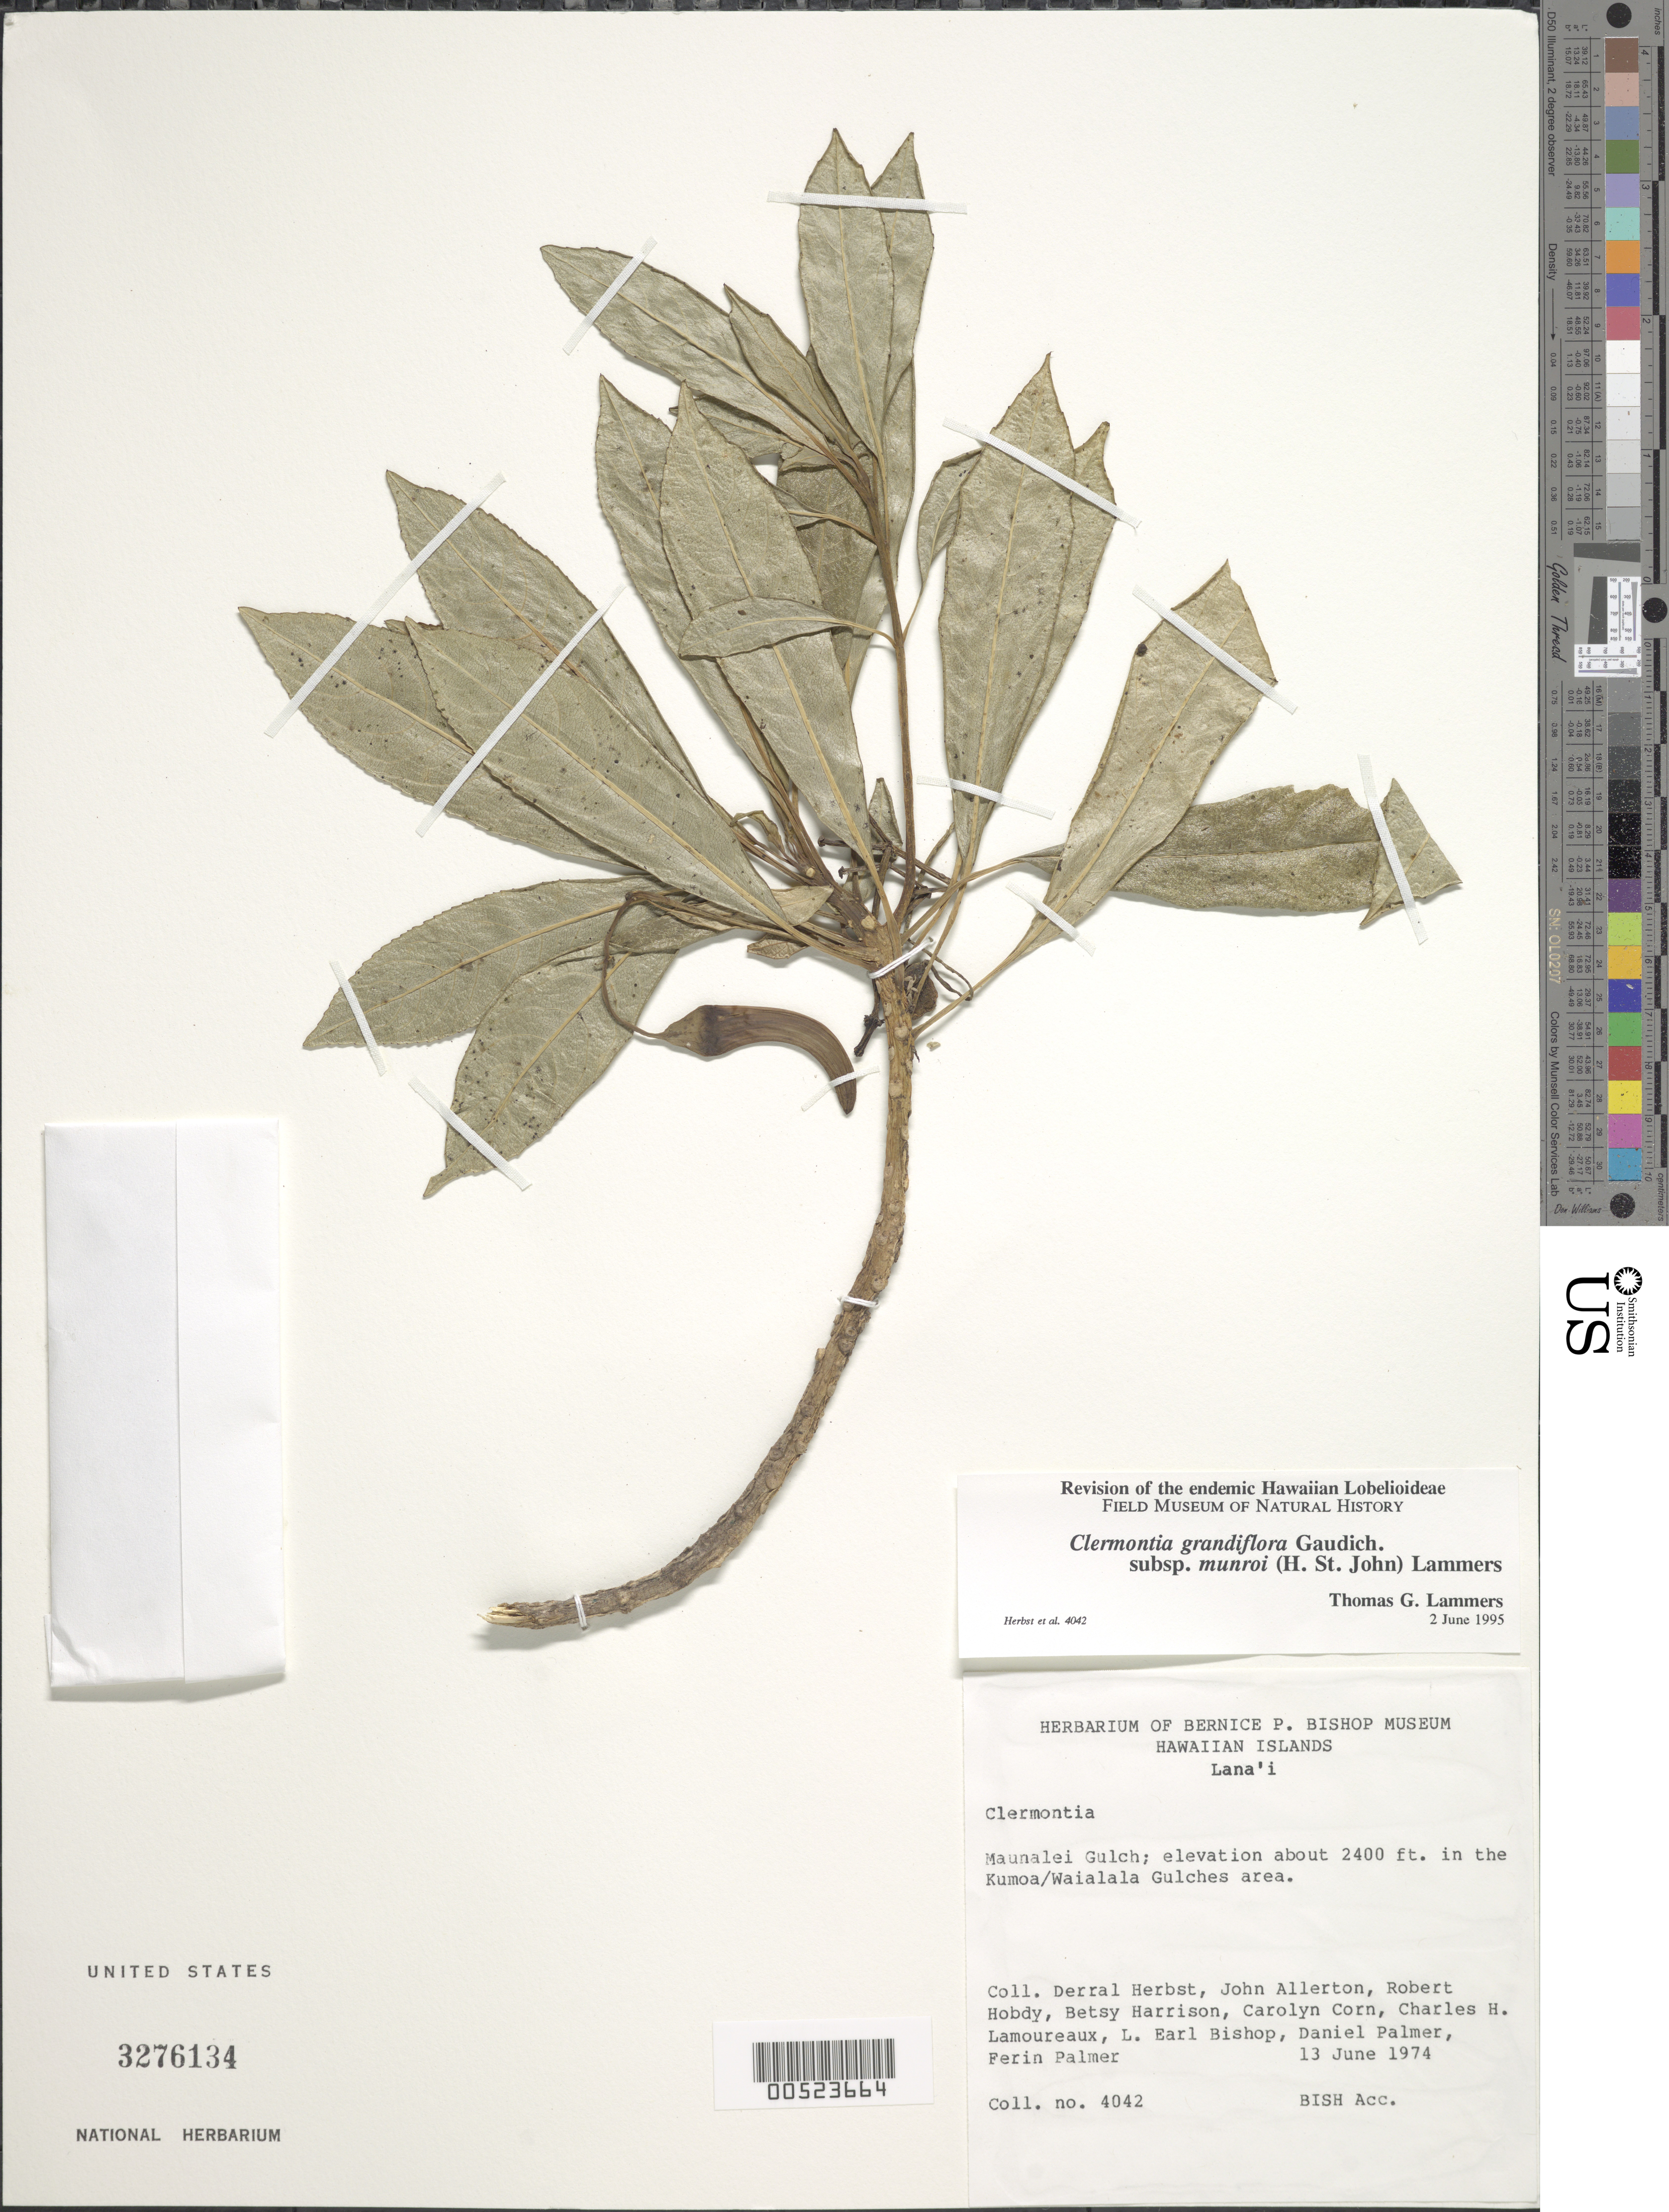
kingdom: Plantae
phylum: Tracheophyta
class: Magnoliopsida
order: Asterales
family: Campanulaceae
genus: Clermontia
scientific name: Clermontia grandiflora subsp. munroi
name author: Gaudich.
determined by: Lammers, T. G.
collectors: D. R. Herbst, J. Allerton, R. Hobdy & B. Harrison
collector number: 4042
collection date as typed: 13 Jun 1974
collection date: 1974-06-13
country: United States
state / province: Hawaii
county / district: Maui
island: Lana'i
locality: Maunalei Gulch, in the Kumoa/Waialala Gulches area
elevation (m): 732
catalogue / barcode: US 3276134